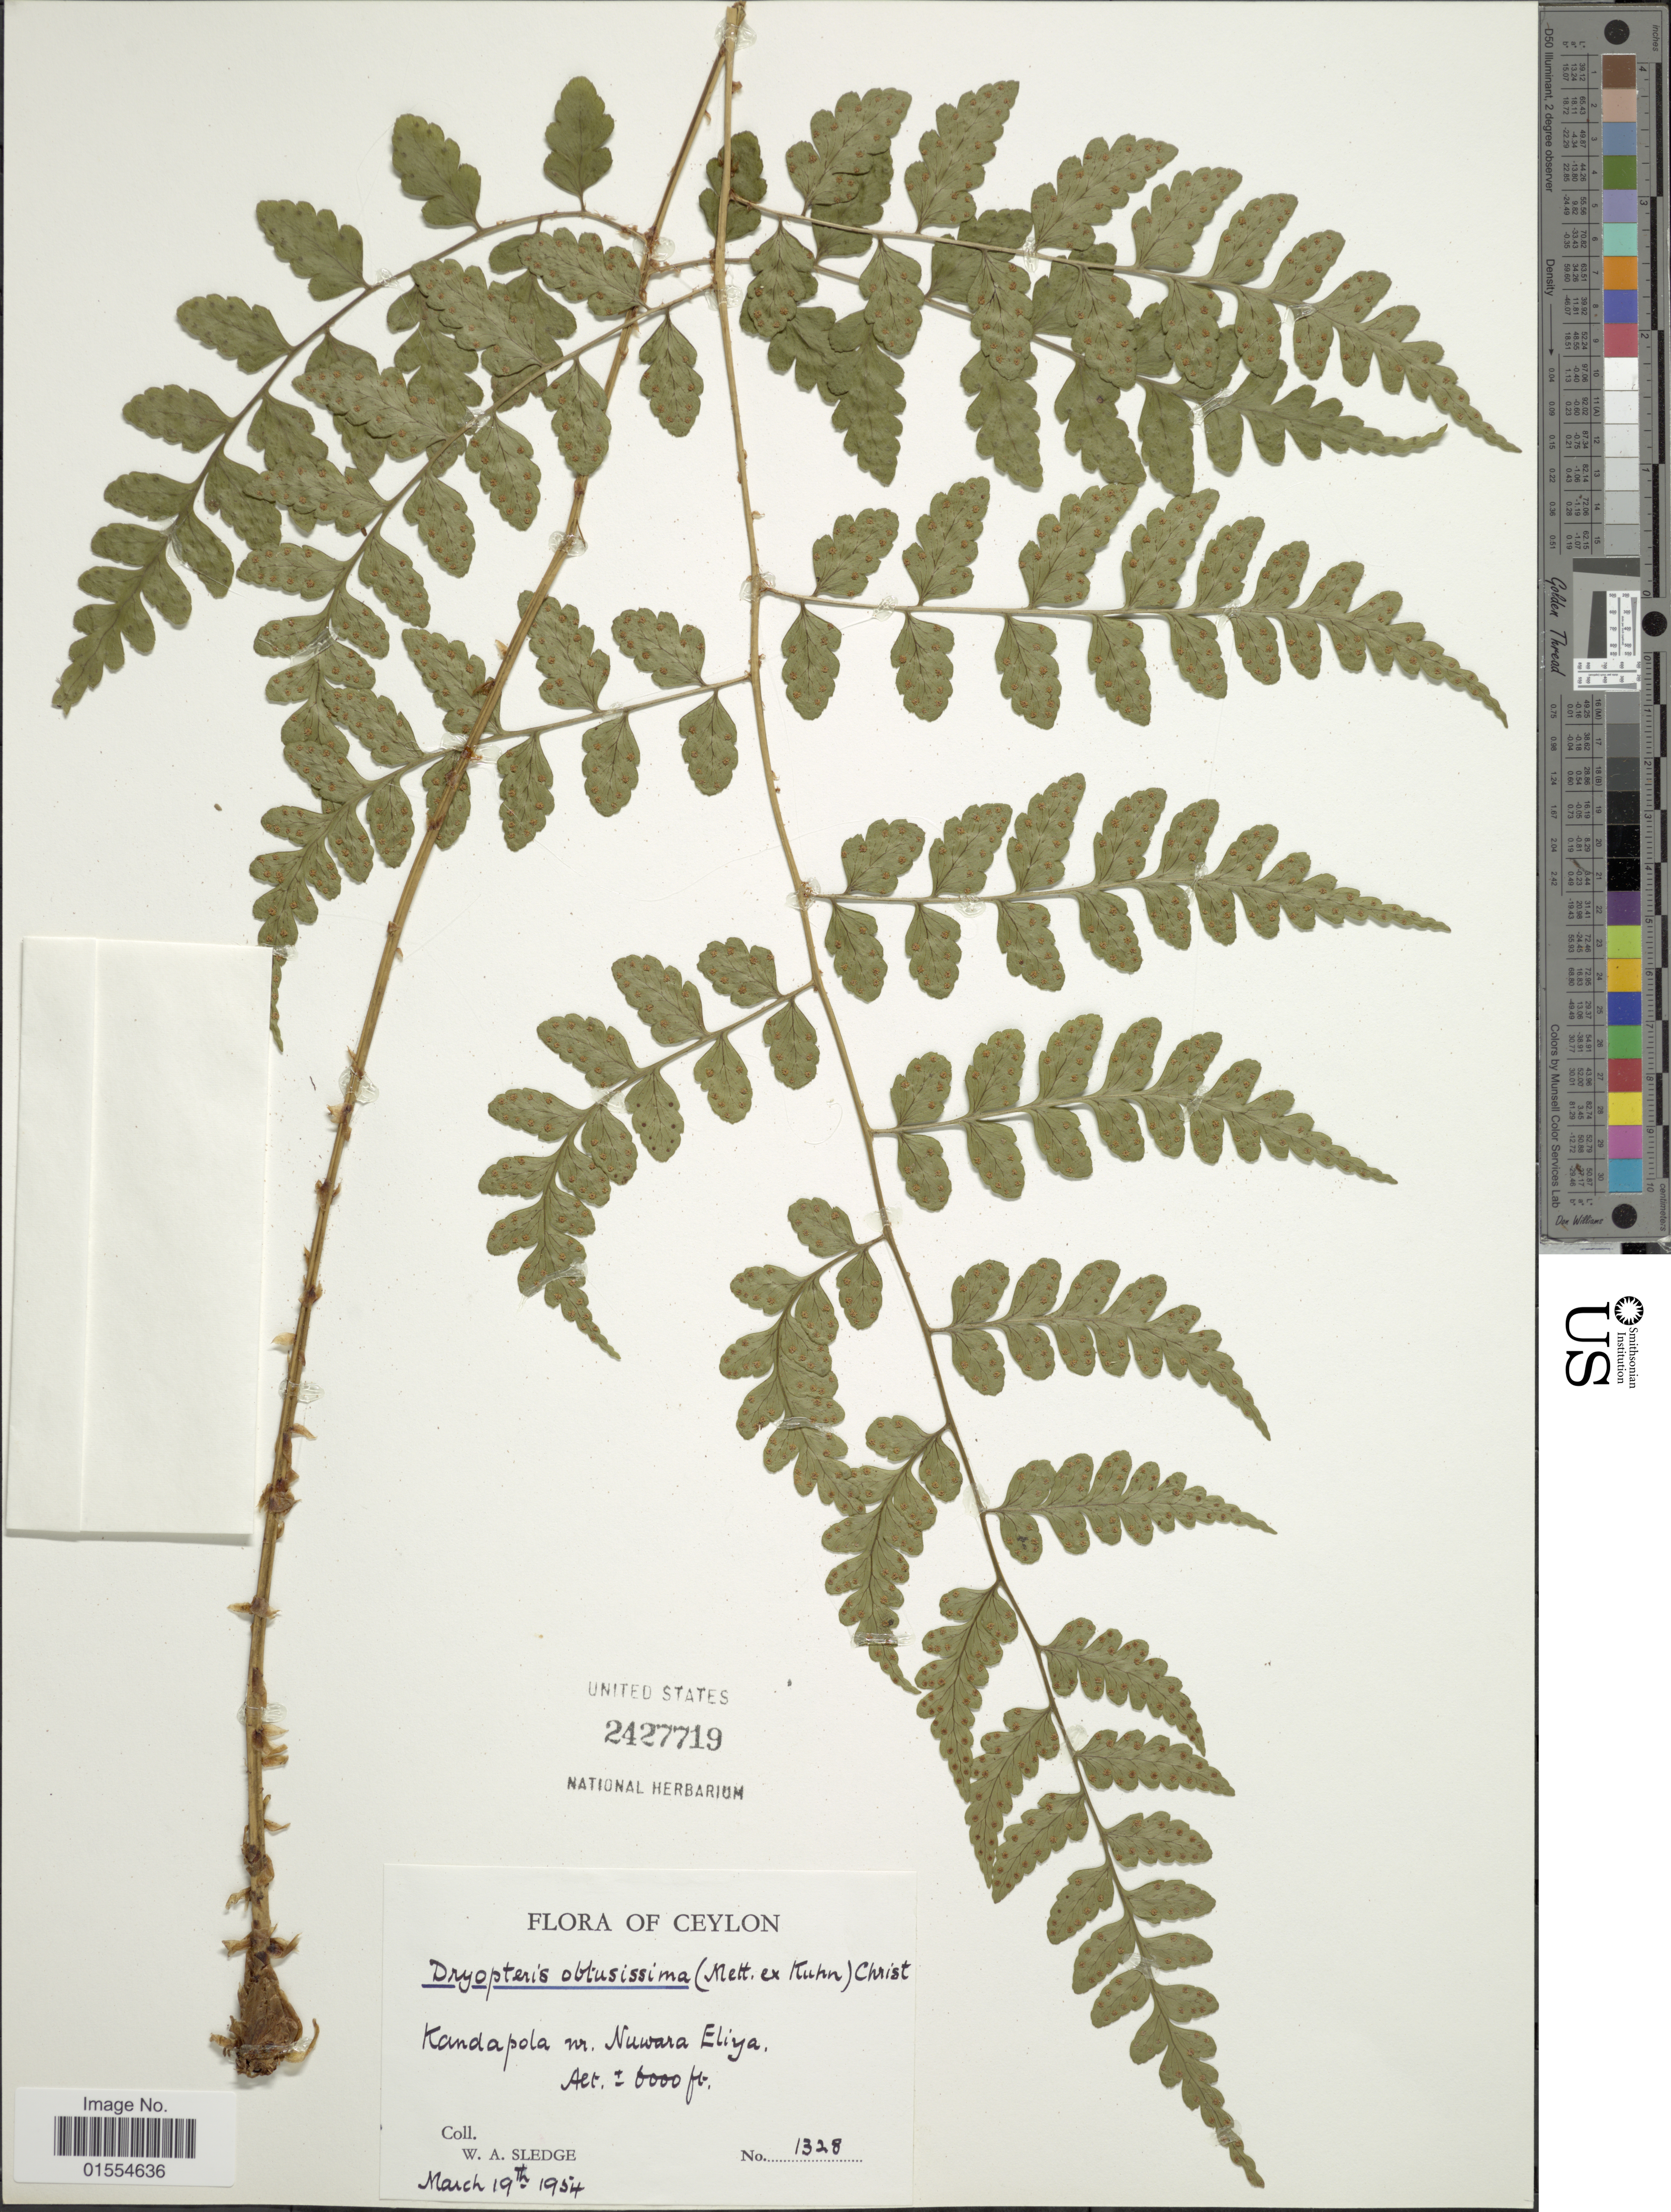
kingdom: Plantae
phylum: Tracheophyta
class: Polypodiopsida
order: Polypodiales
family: Dryopteridaceae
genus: Dryopteris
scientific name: Dryopteris obtusissima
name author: (Mett. ex Kuhn) Christ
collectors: W. A. Sledge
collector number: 1328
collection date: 1954-03-19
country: Sri Lanka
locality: Ceylon, Kandapola nr. Nuwara Eliya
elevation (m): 1829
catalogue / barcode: US 2427719